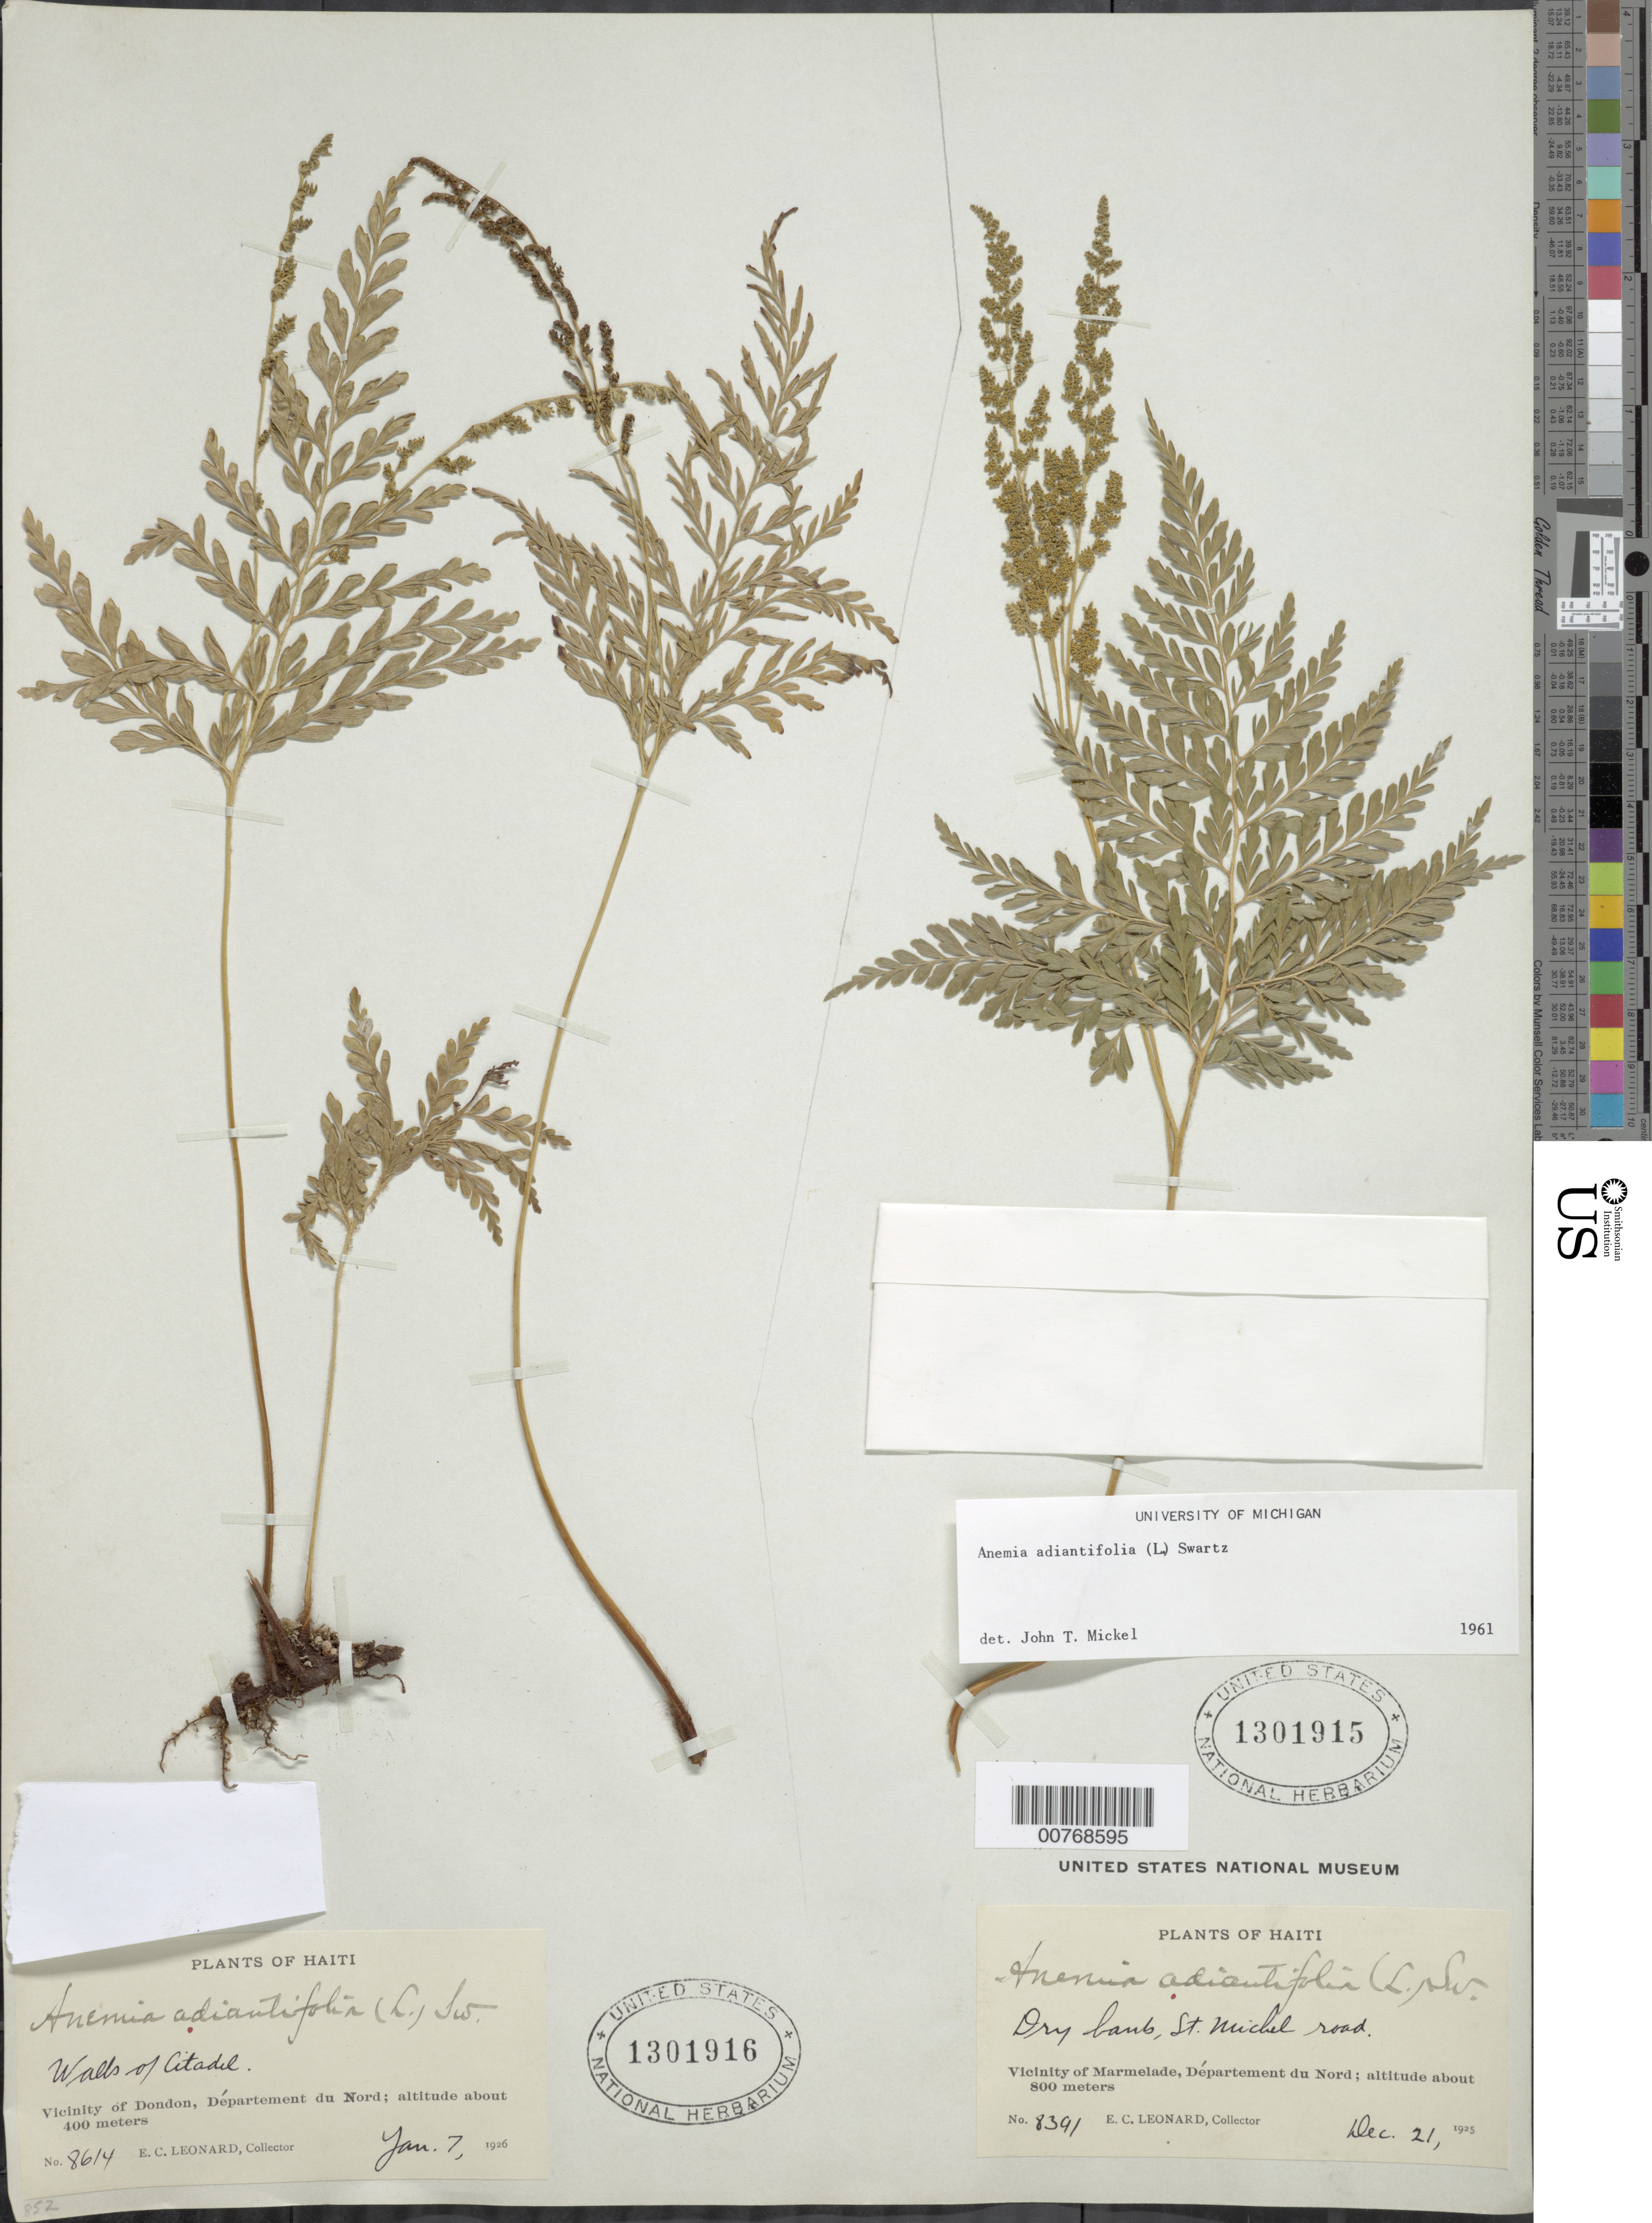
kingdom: Plantae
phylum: Tracheophyta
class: Polypodiopsida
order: Schizaeales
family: Anemiaceae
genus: Anemia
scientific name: Anemia adiantifolia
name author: (L.) Sw.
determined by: Mickel, J. T., (NY), New York Botanical Garden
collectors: E. C. Leonard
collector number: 8391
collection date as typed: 21 Dec 1925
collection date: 1925-12-21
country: Haiti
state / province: Nord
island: Hispaniola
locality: Vicinity of Marmelade, Departement du Nord, St. Michel road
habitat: Dry banks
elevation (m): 800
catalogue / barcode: US 1301915